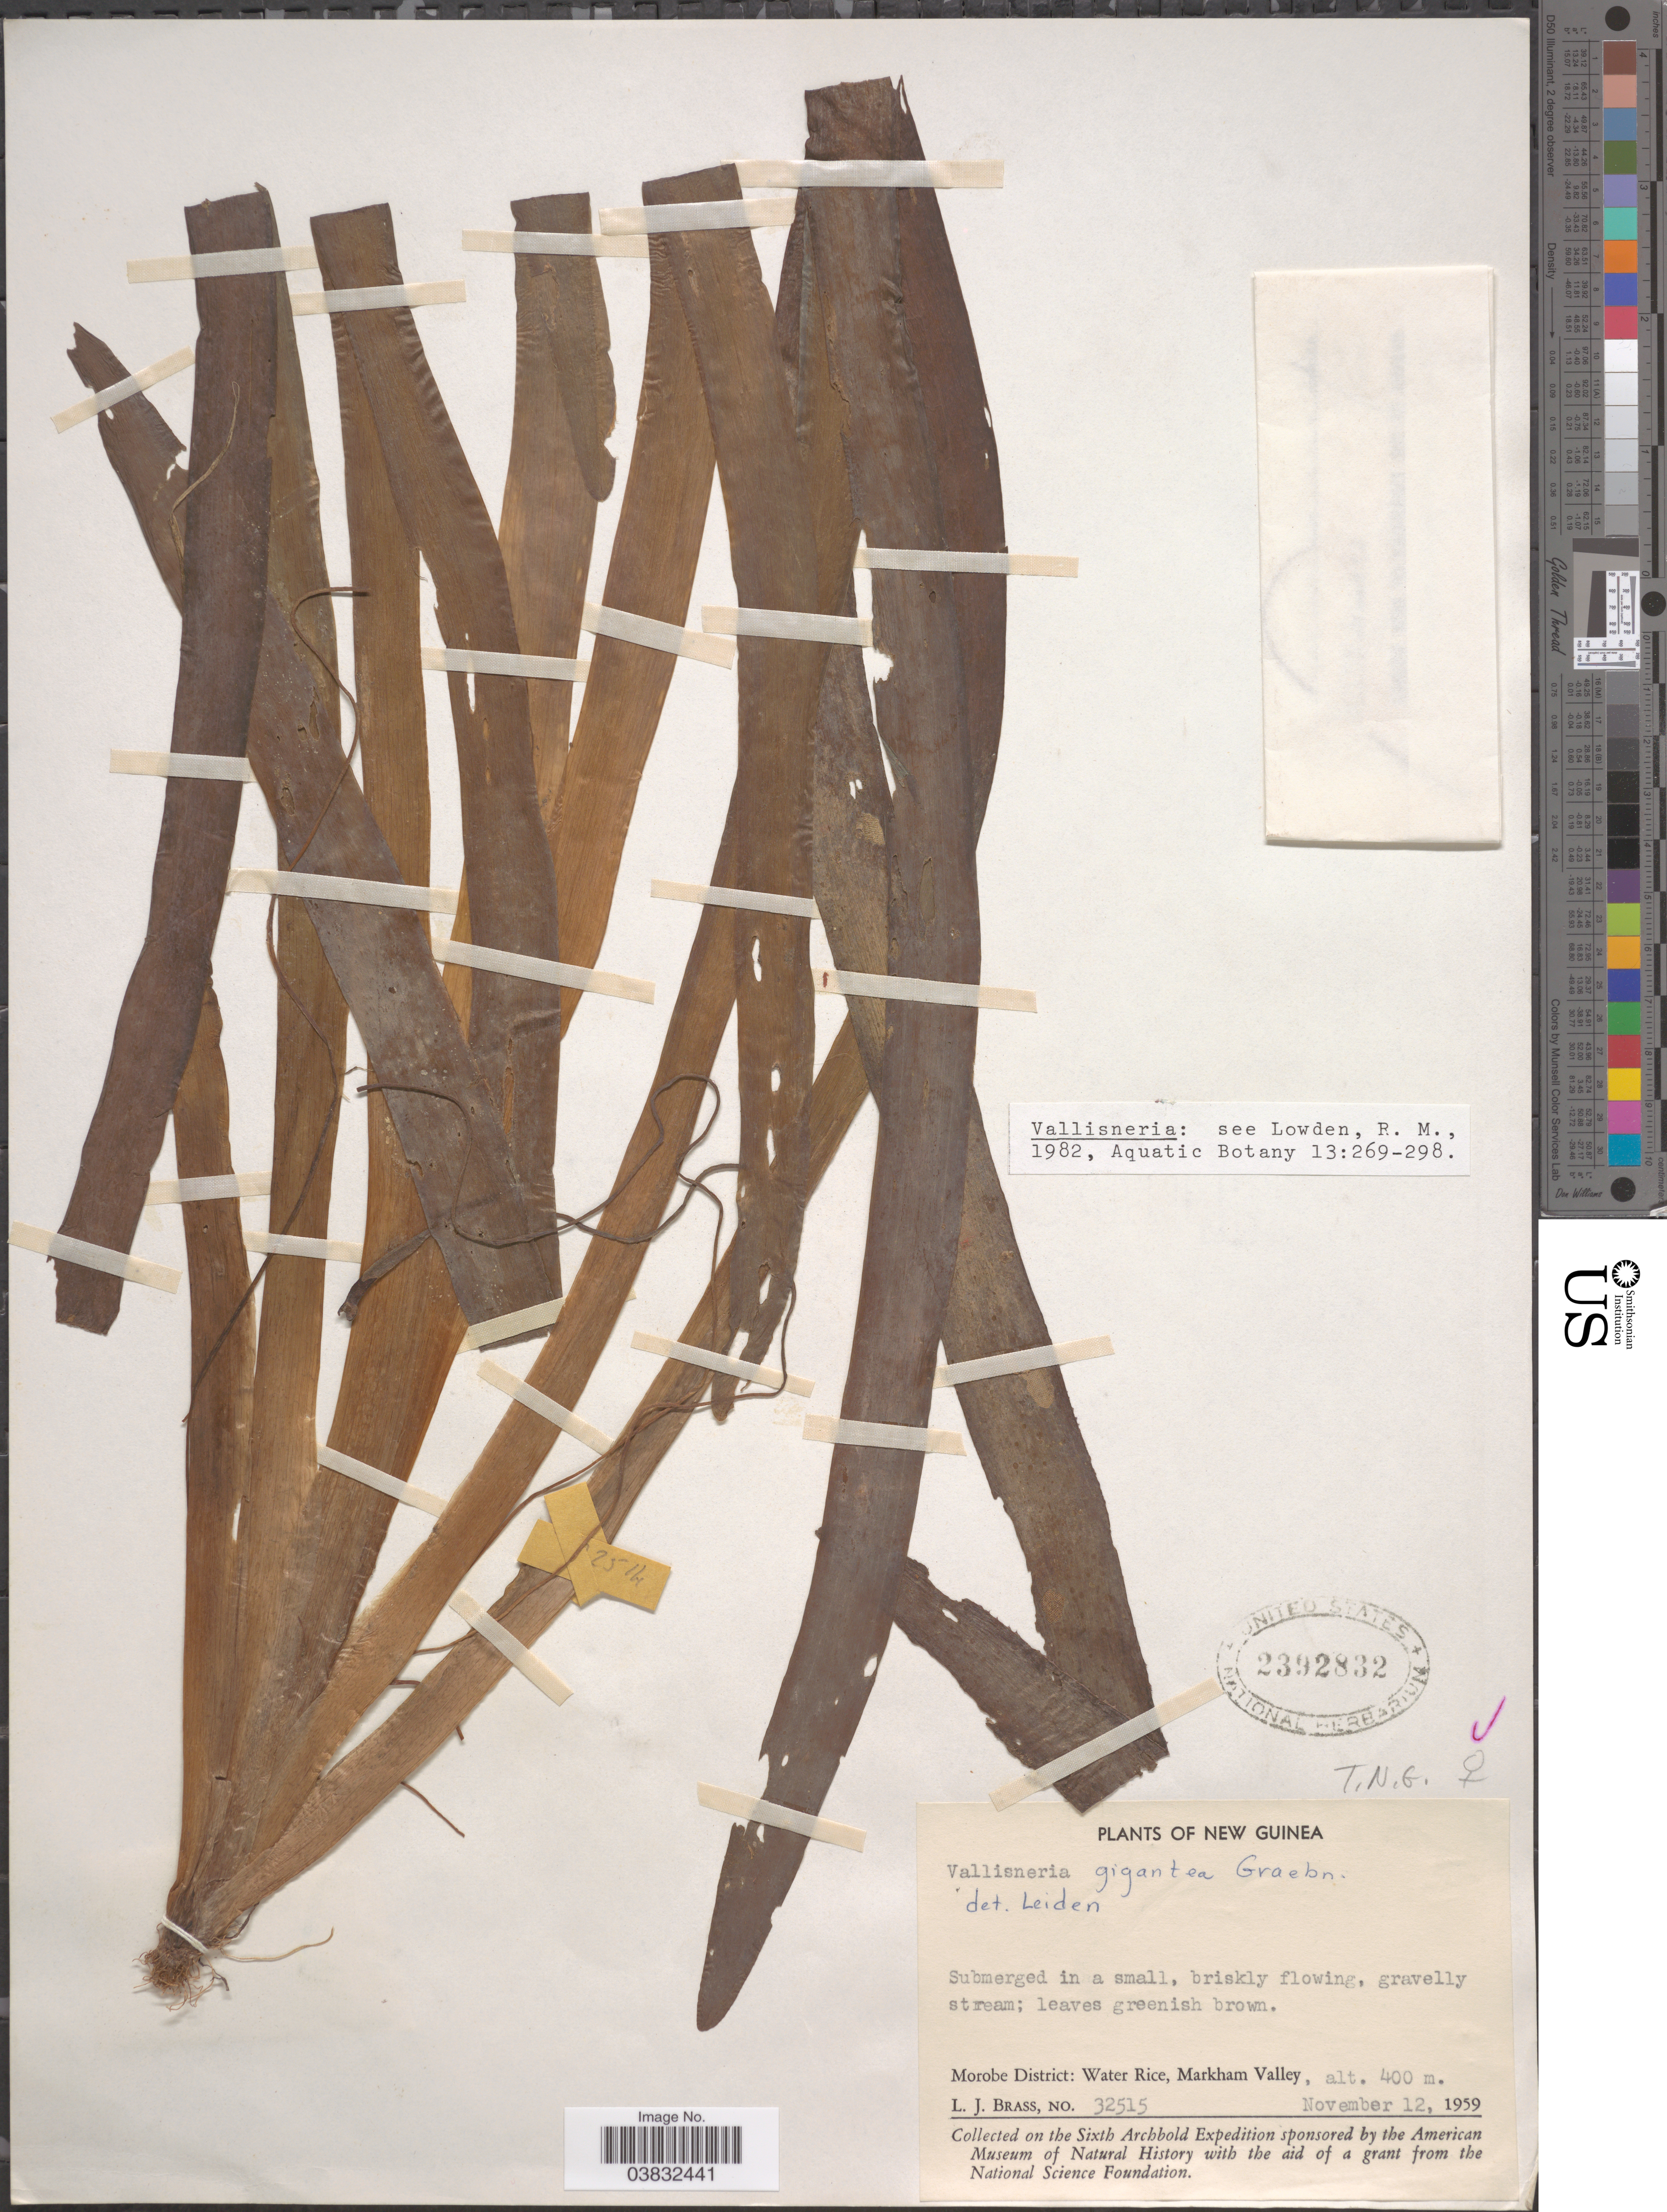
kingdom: Plantae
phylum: Tracheophyta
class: Liliopsida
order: Alismatales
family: Hydrocharitaceae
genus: Vallisneria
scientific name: Vallisneria sp.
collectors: L. J. Brass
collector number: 32515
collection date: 1959-11-12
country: Papua New Guinea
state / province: Morobe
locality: New Guinea. Morobe District: Water Rice, Markham Valley.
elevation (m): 400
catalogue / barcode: US 2392832